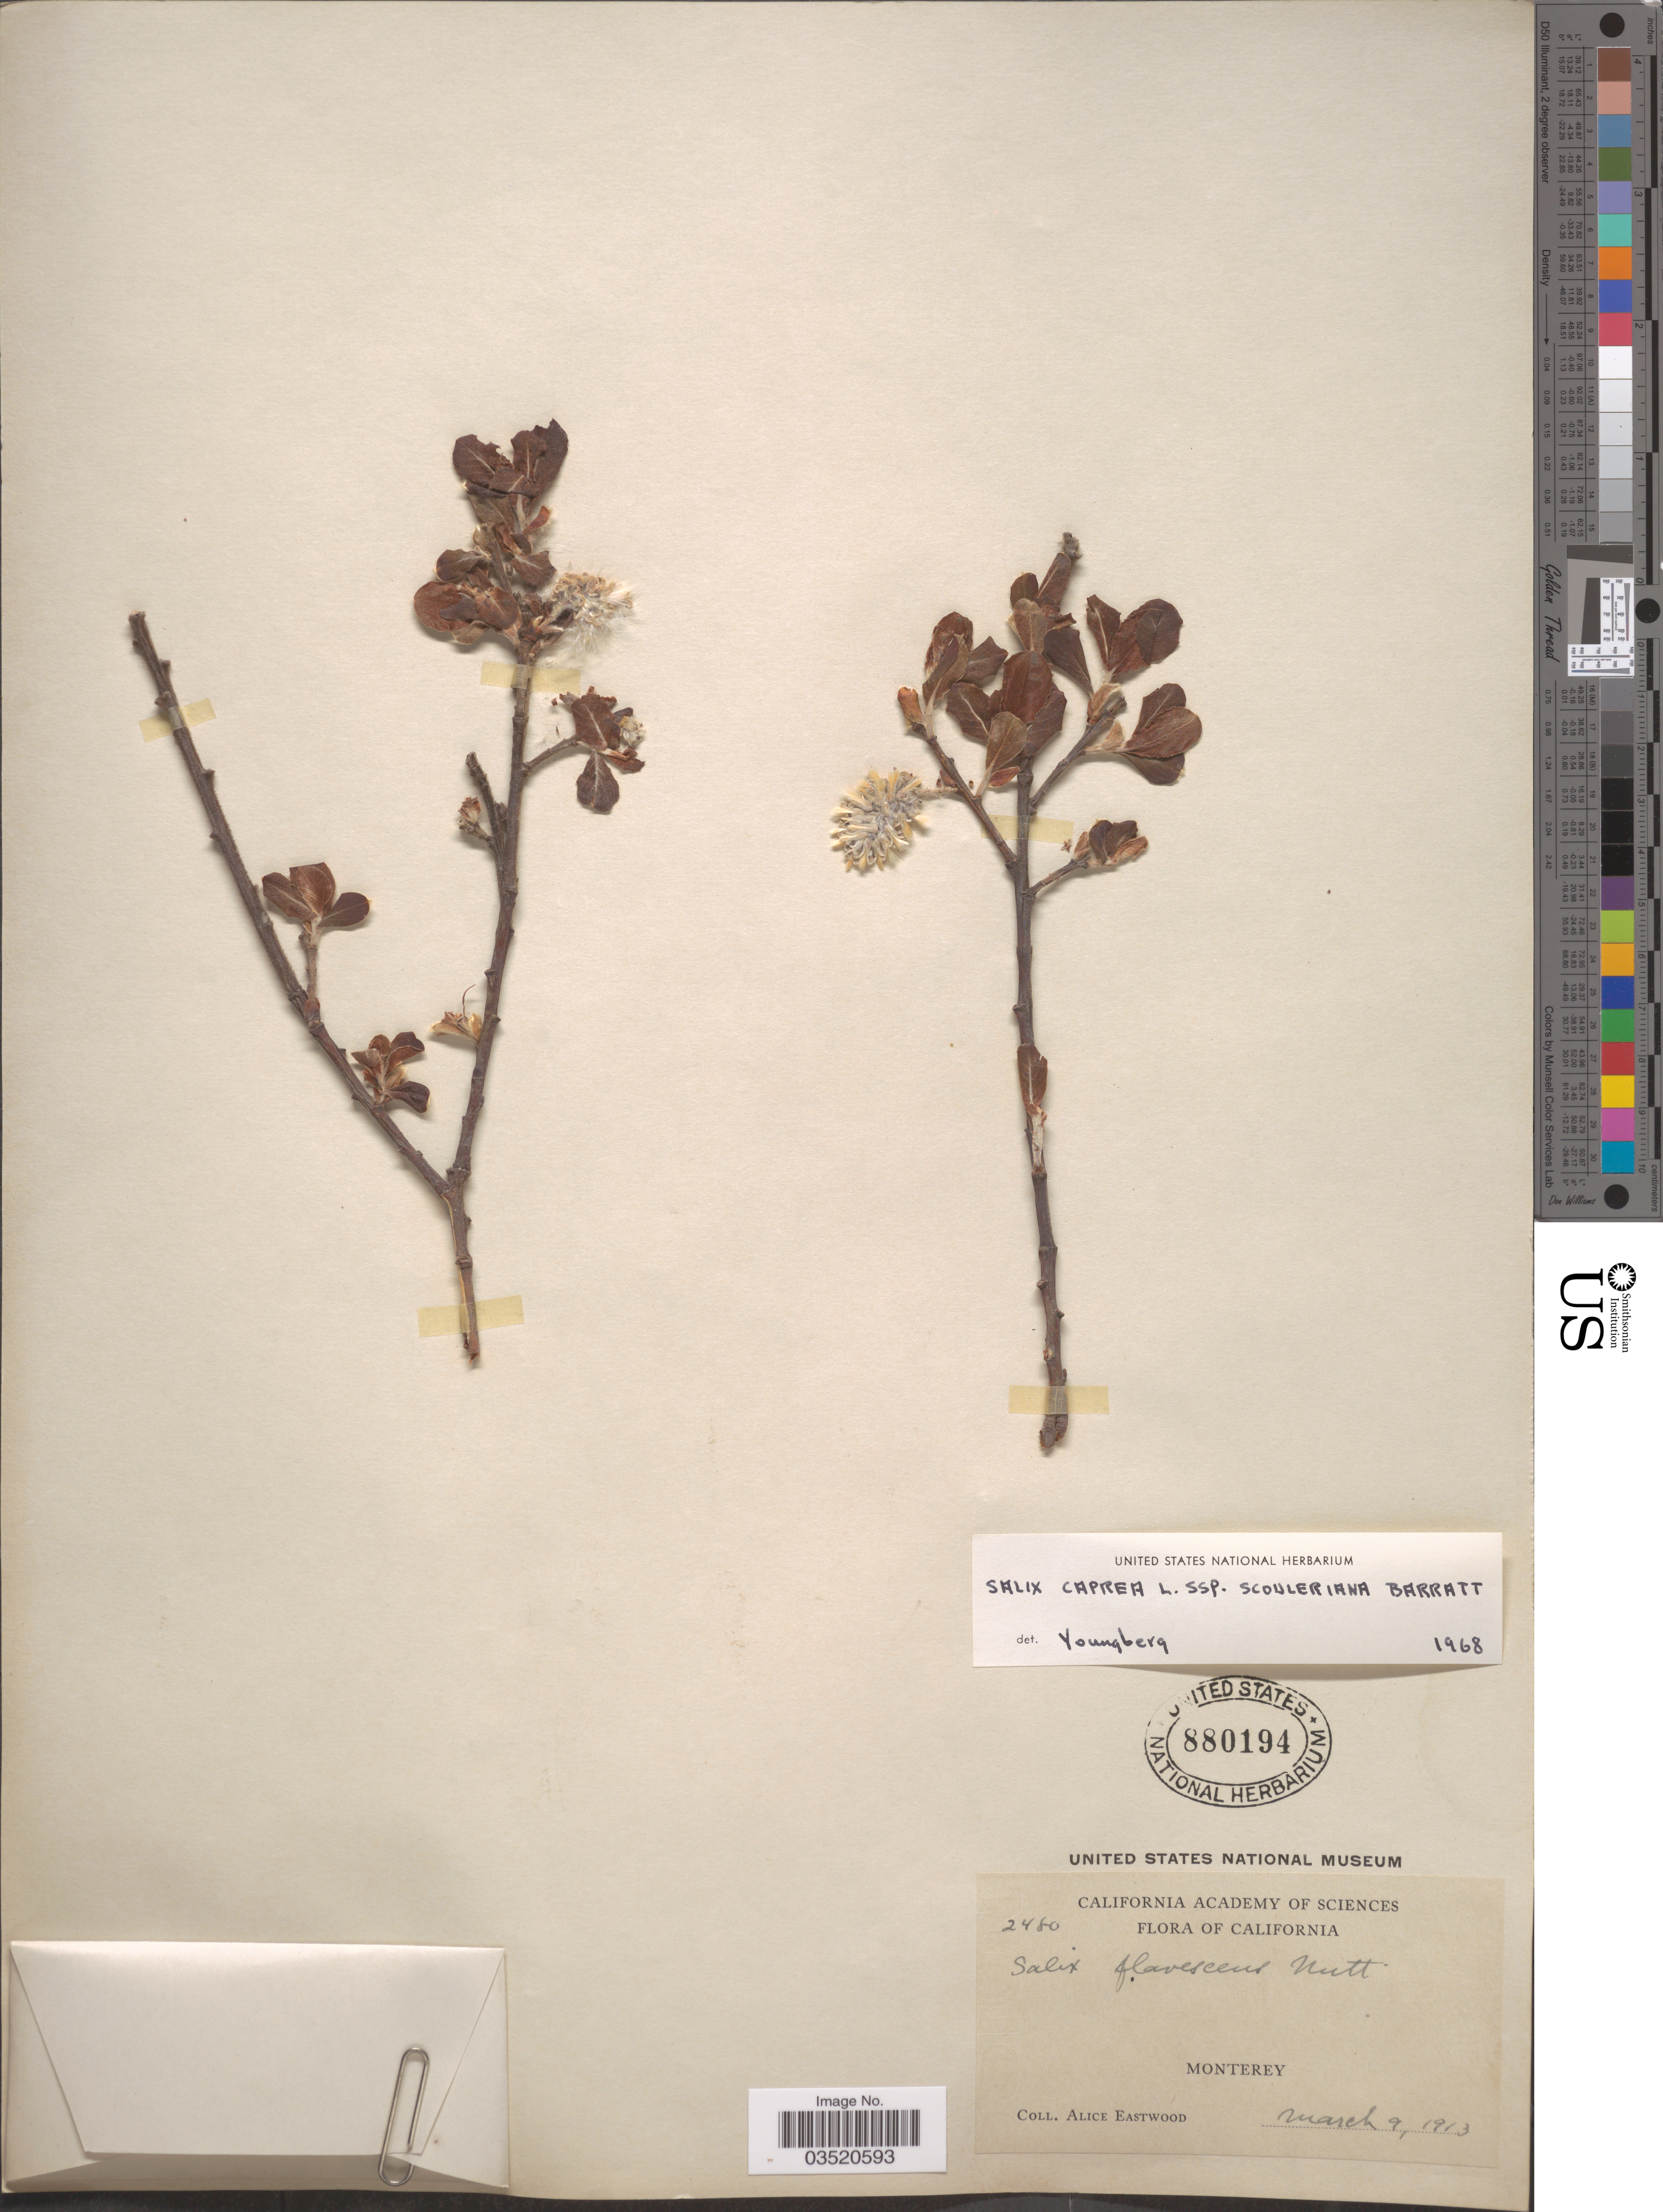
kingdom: Plantae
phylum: Tracheophyta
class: Magnoliopsida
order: Malpighiales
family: Salicaceae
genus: Salix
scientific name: Salix scouleriana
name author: Barratt ex Hook.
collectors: A. Eastwood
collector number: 2480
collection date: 1913-03-09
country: United States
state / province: California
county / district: Monterey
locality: Monterey.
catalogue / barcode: US 880194